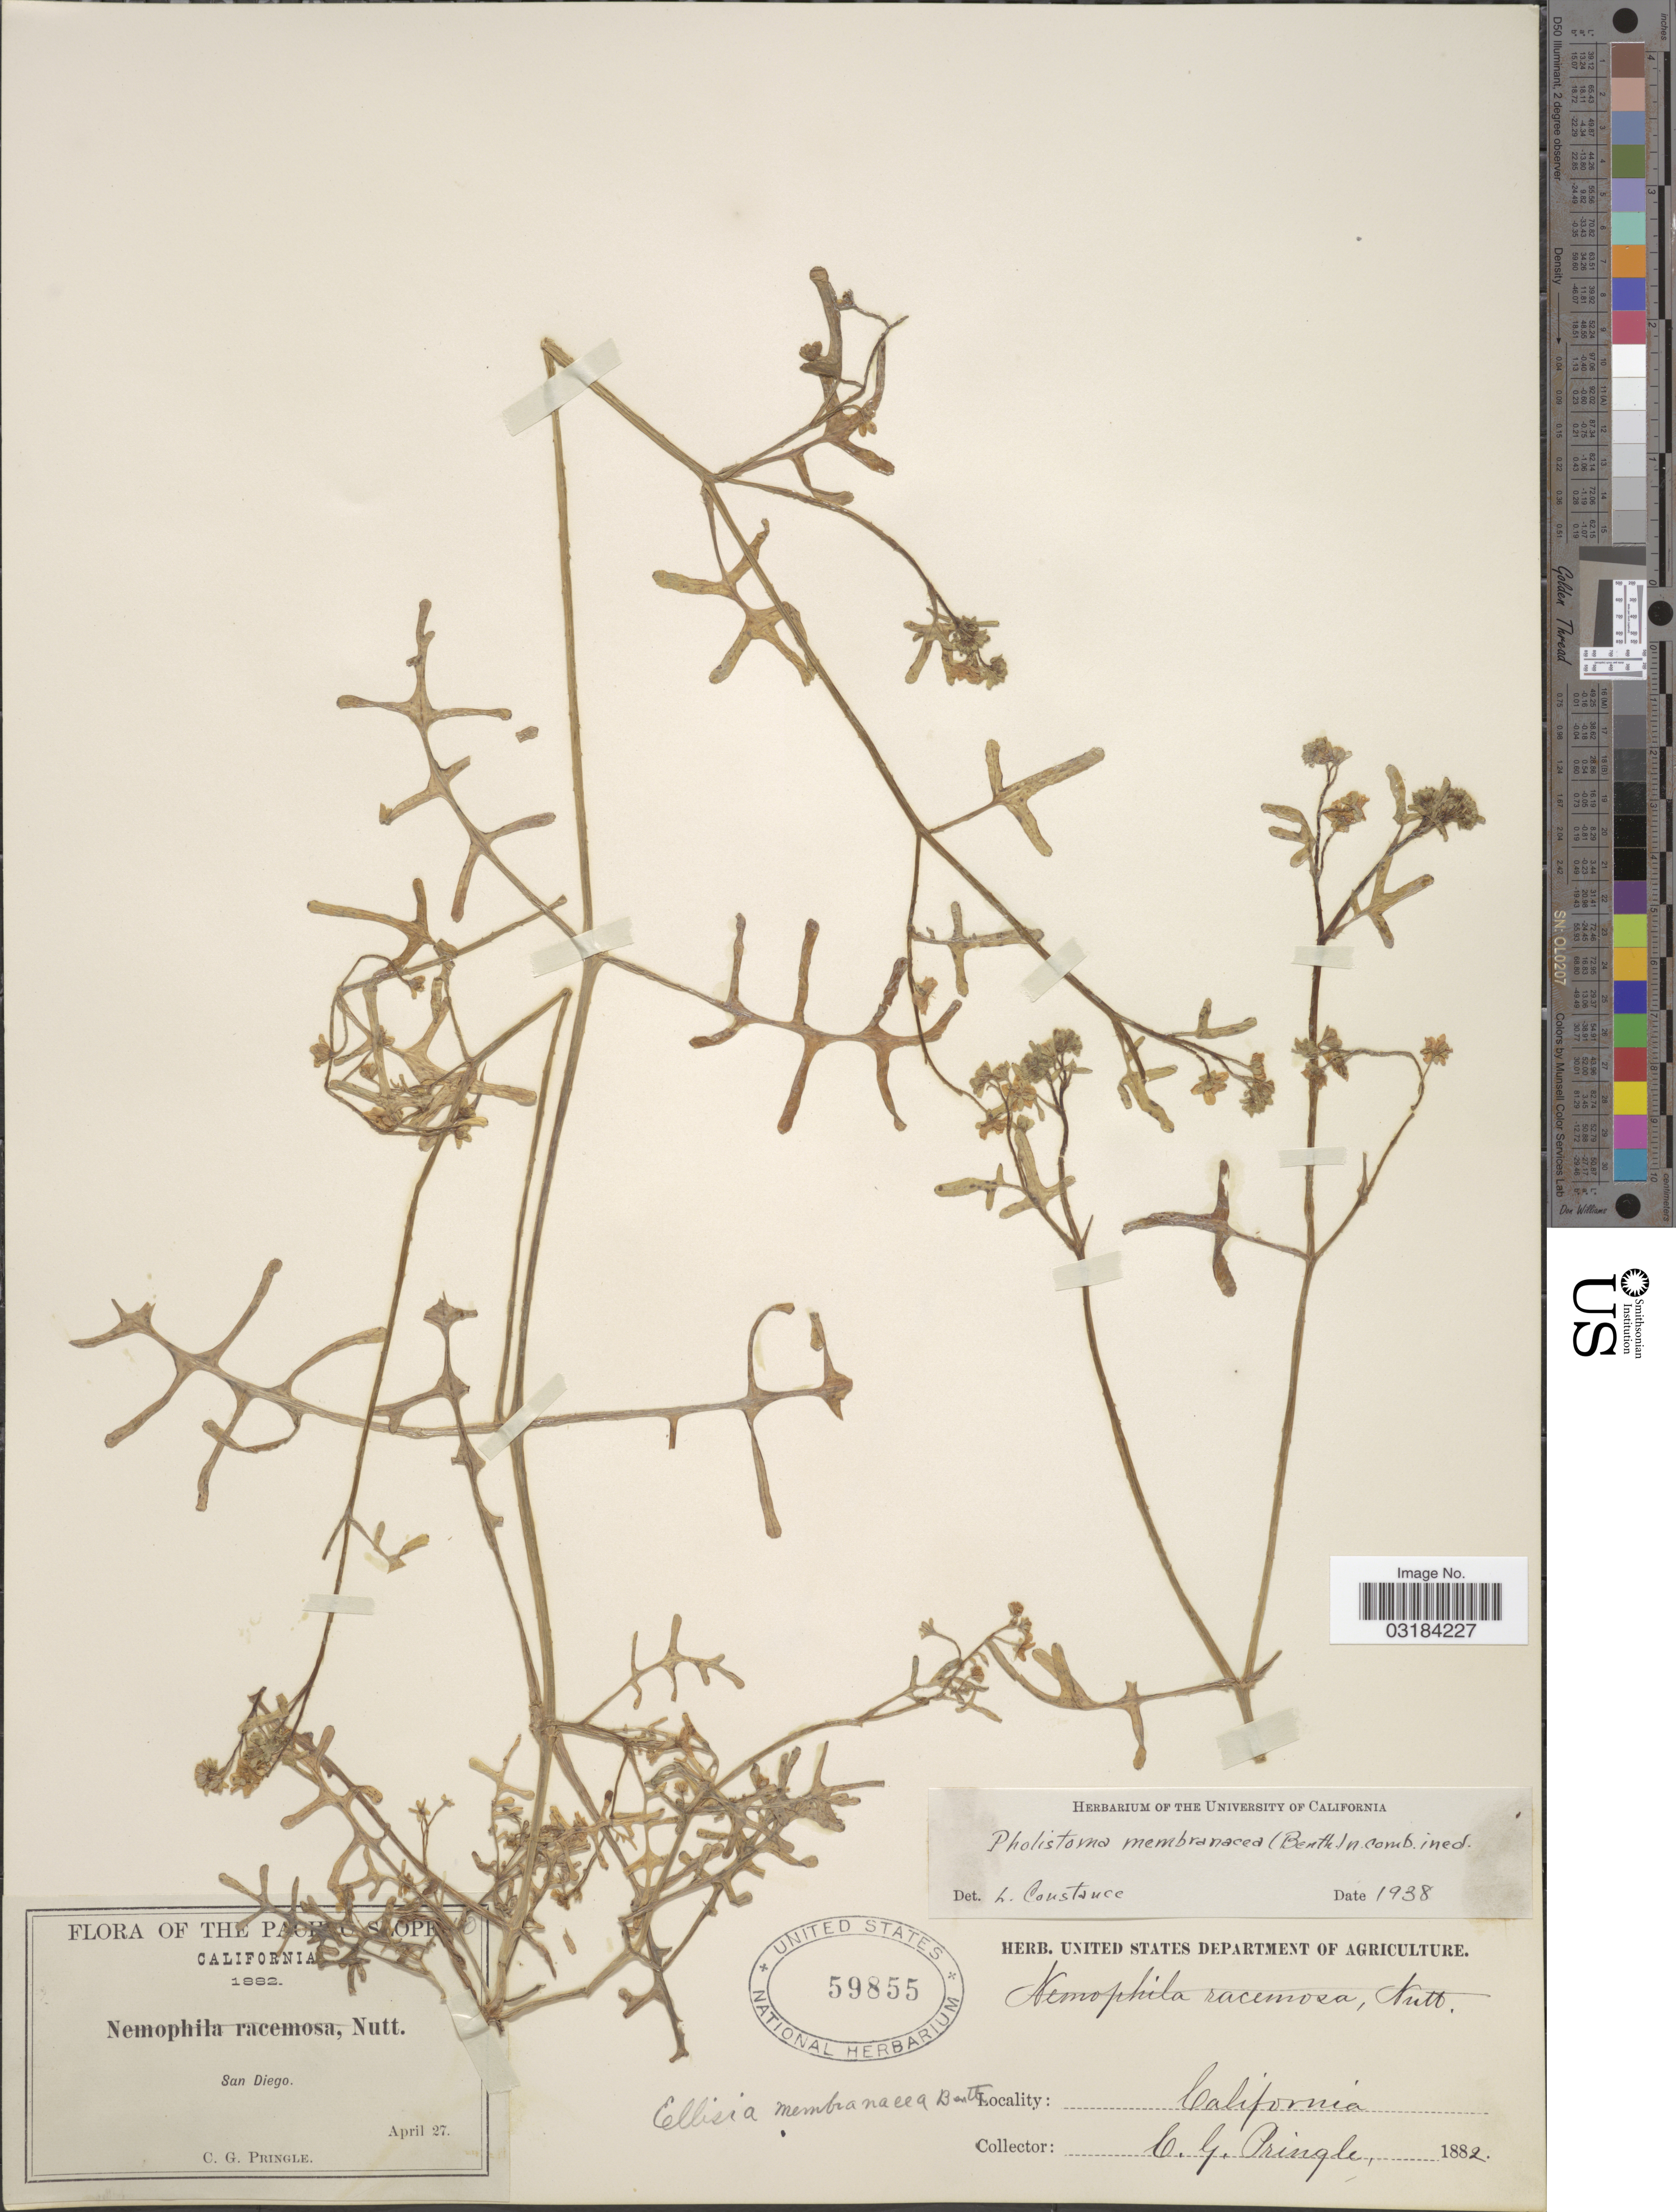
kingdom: Plantae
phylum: Tracheophyta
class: Magnoliopsida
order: Boraginales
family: Hydrophyllaceae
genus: Pholistoma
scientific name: Pholistoma membranaceum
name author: (Benth.) Constance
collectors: C. G. Pringle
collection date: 1882-04-27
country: United States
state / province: California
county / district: San Diego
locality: The Pacific Slope. San Diego.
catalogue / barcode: US 59855